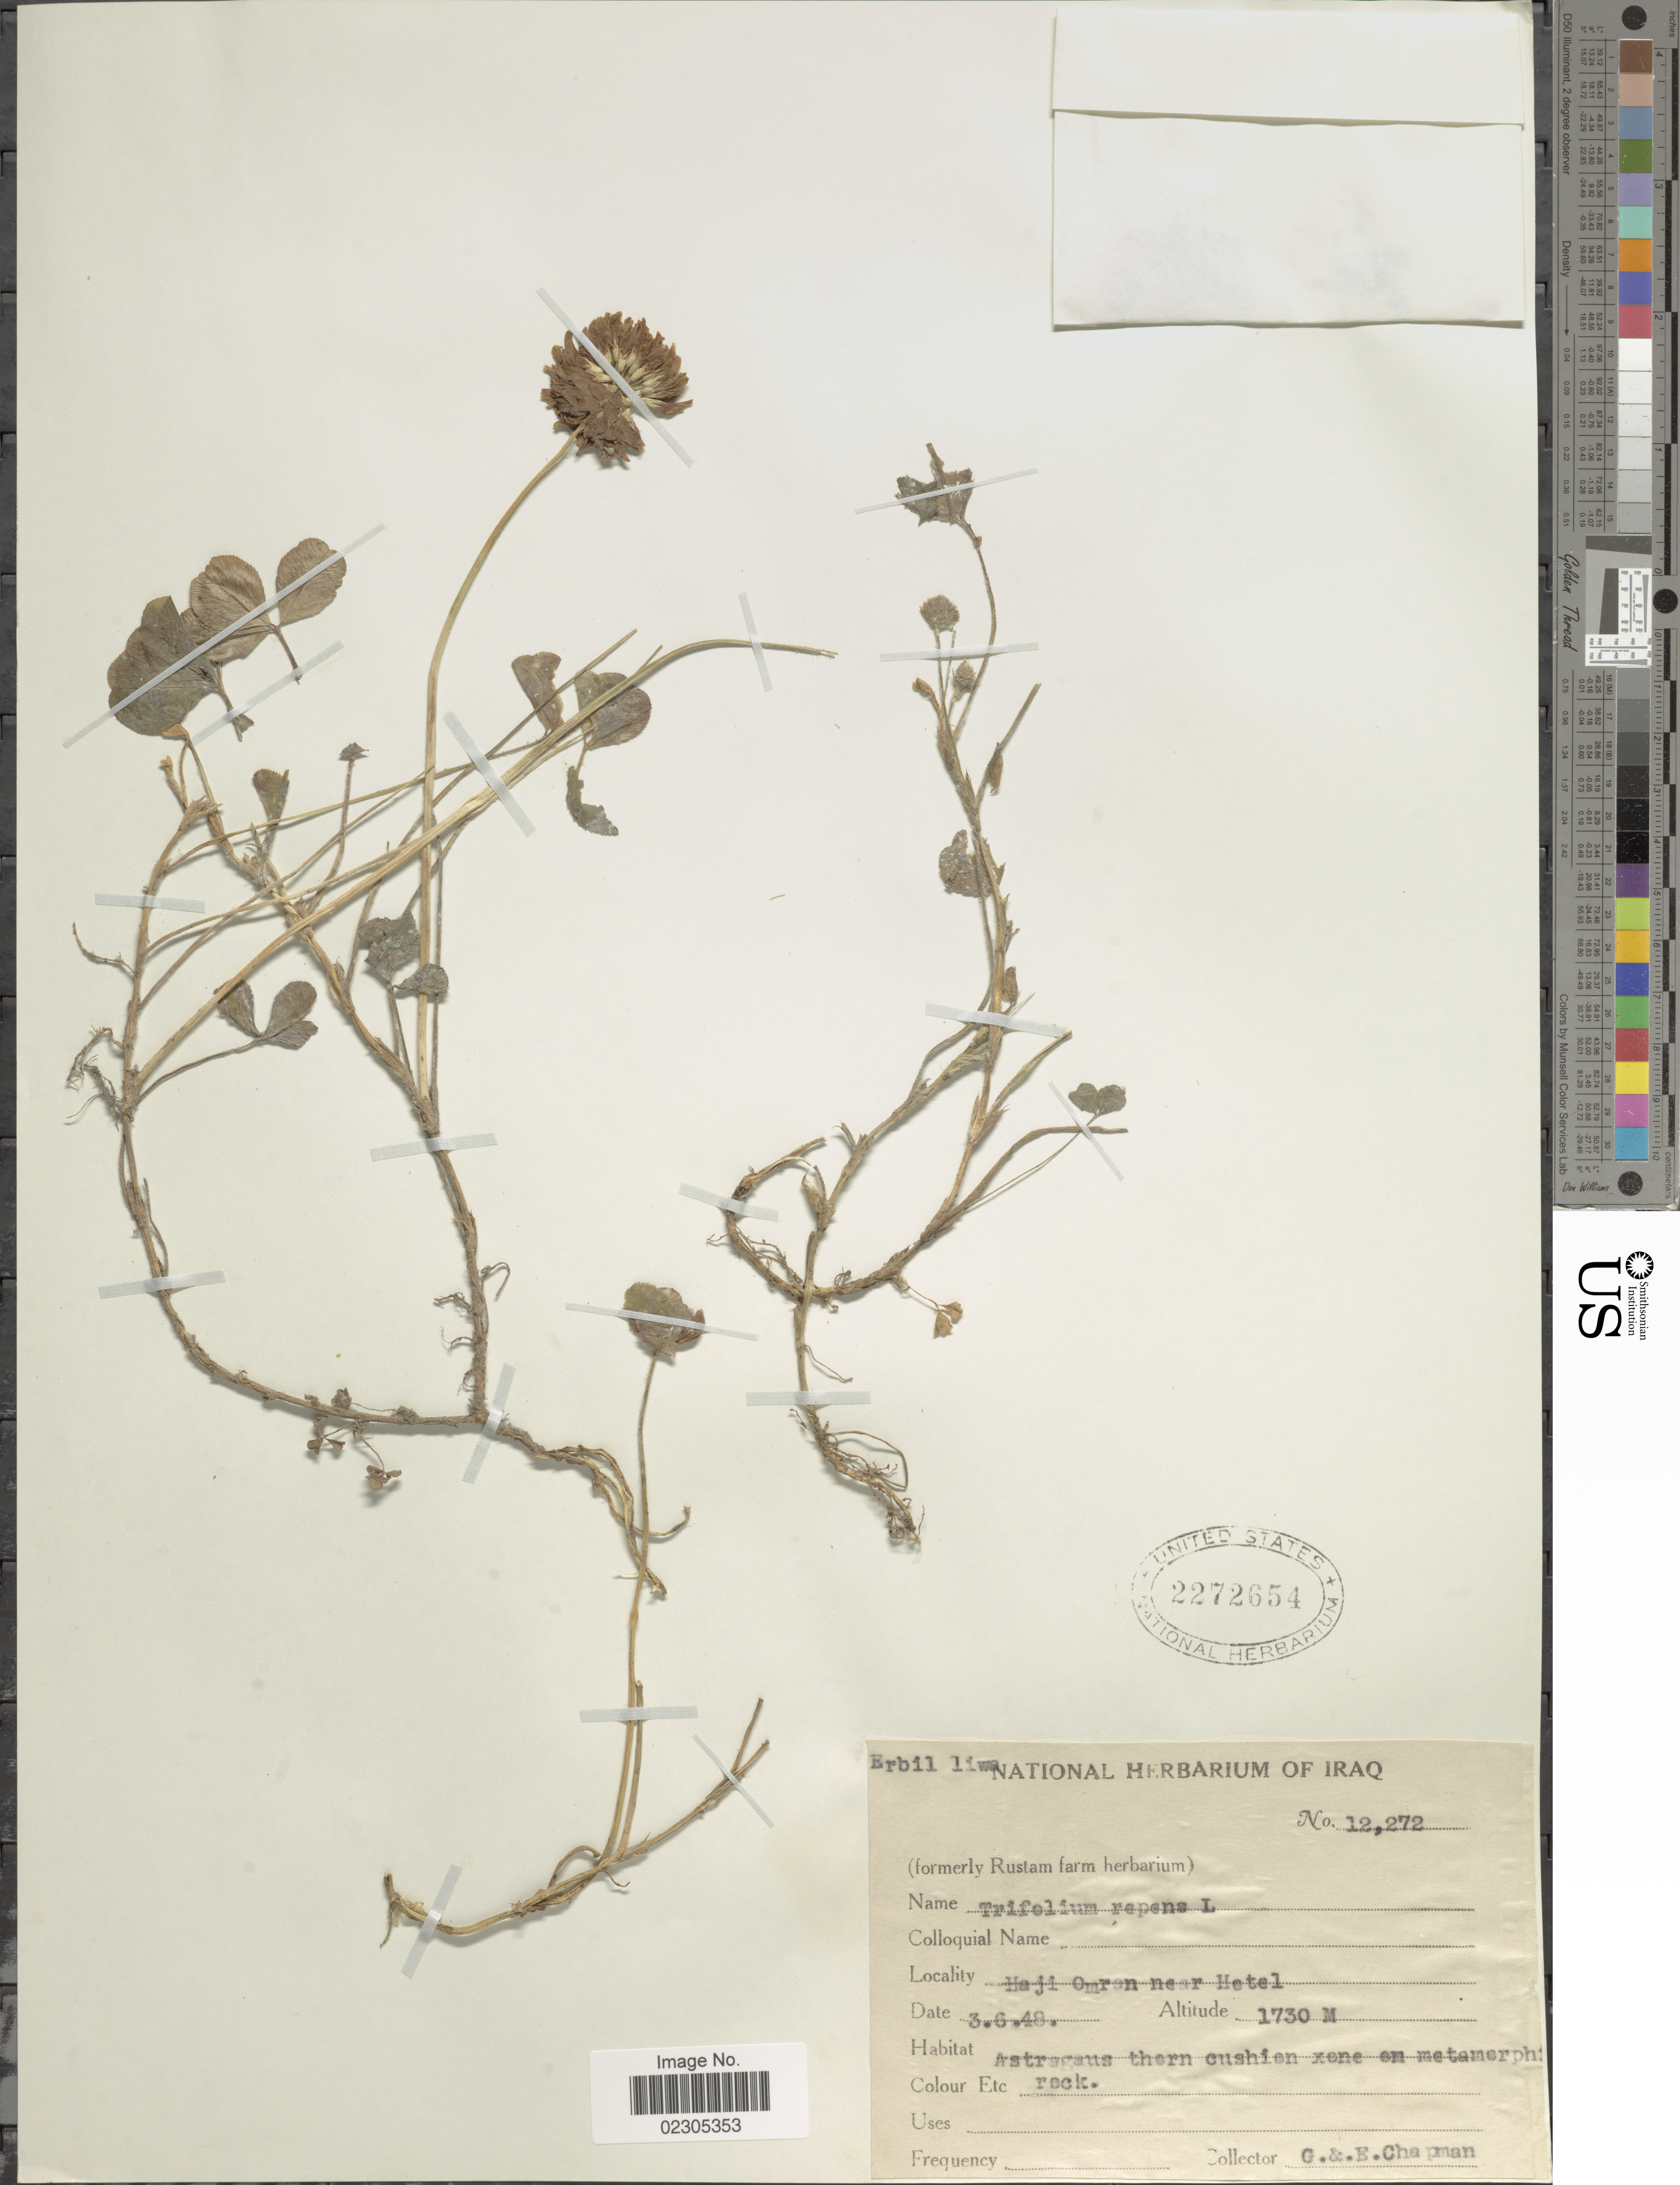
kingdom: Plantae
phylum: Tracheophyta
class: Magnoliopsida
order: Fabales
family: Fabaceae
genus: Trifolium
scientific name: Trifolium repens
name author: L.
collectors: G. S. Chapman & E. A. Chapman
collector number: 12272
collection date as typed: Transcribed d/m/y: 3/6/48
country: Iraq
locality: Haji Omran near Hotel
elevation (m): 1730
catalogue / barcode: US 2272654